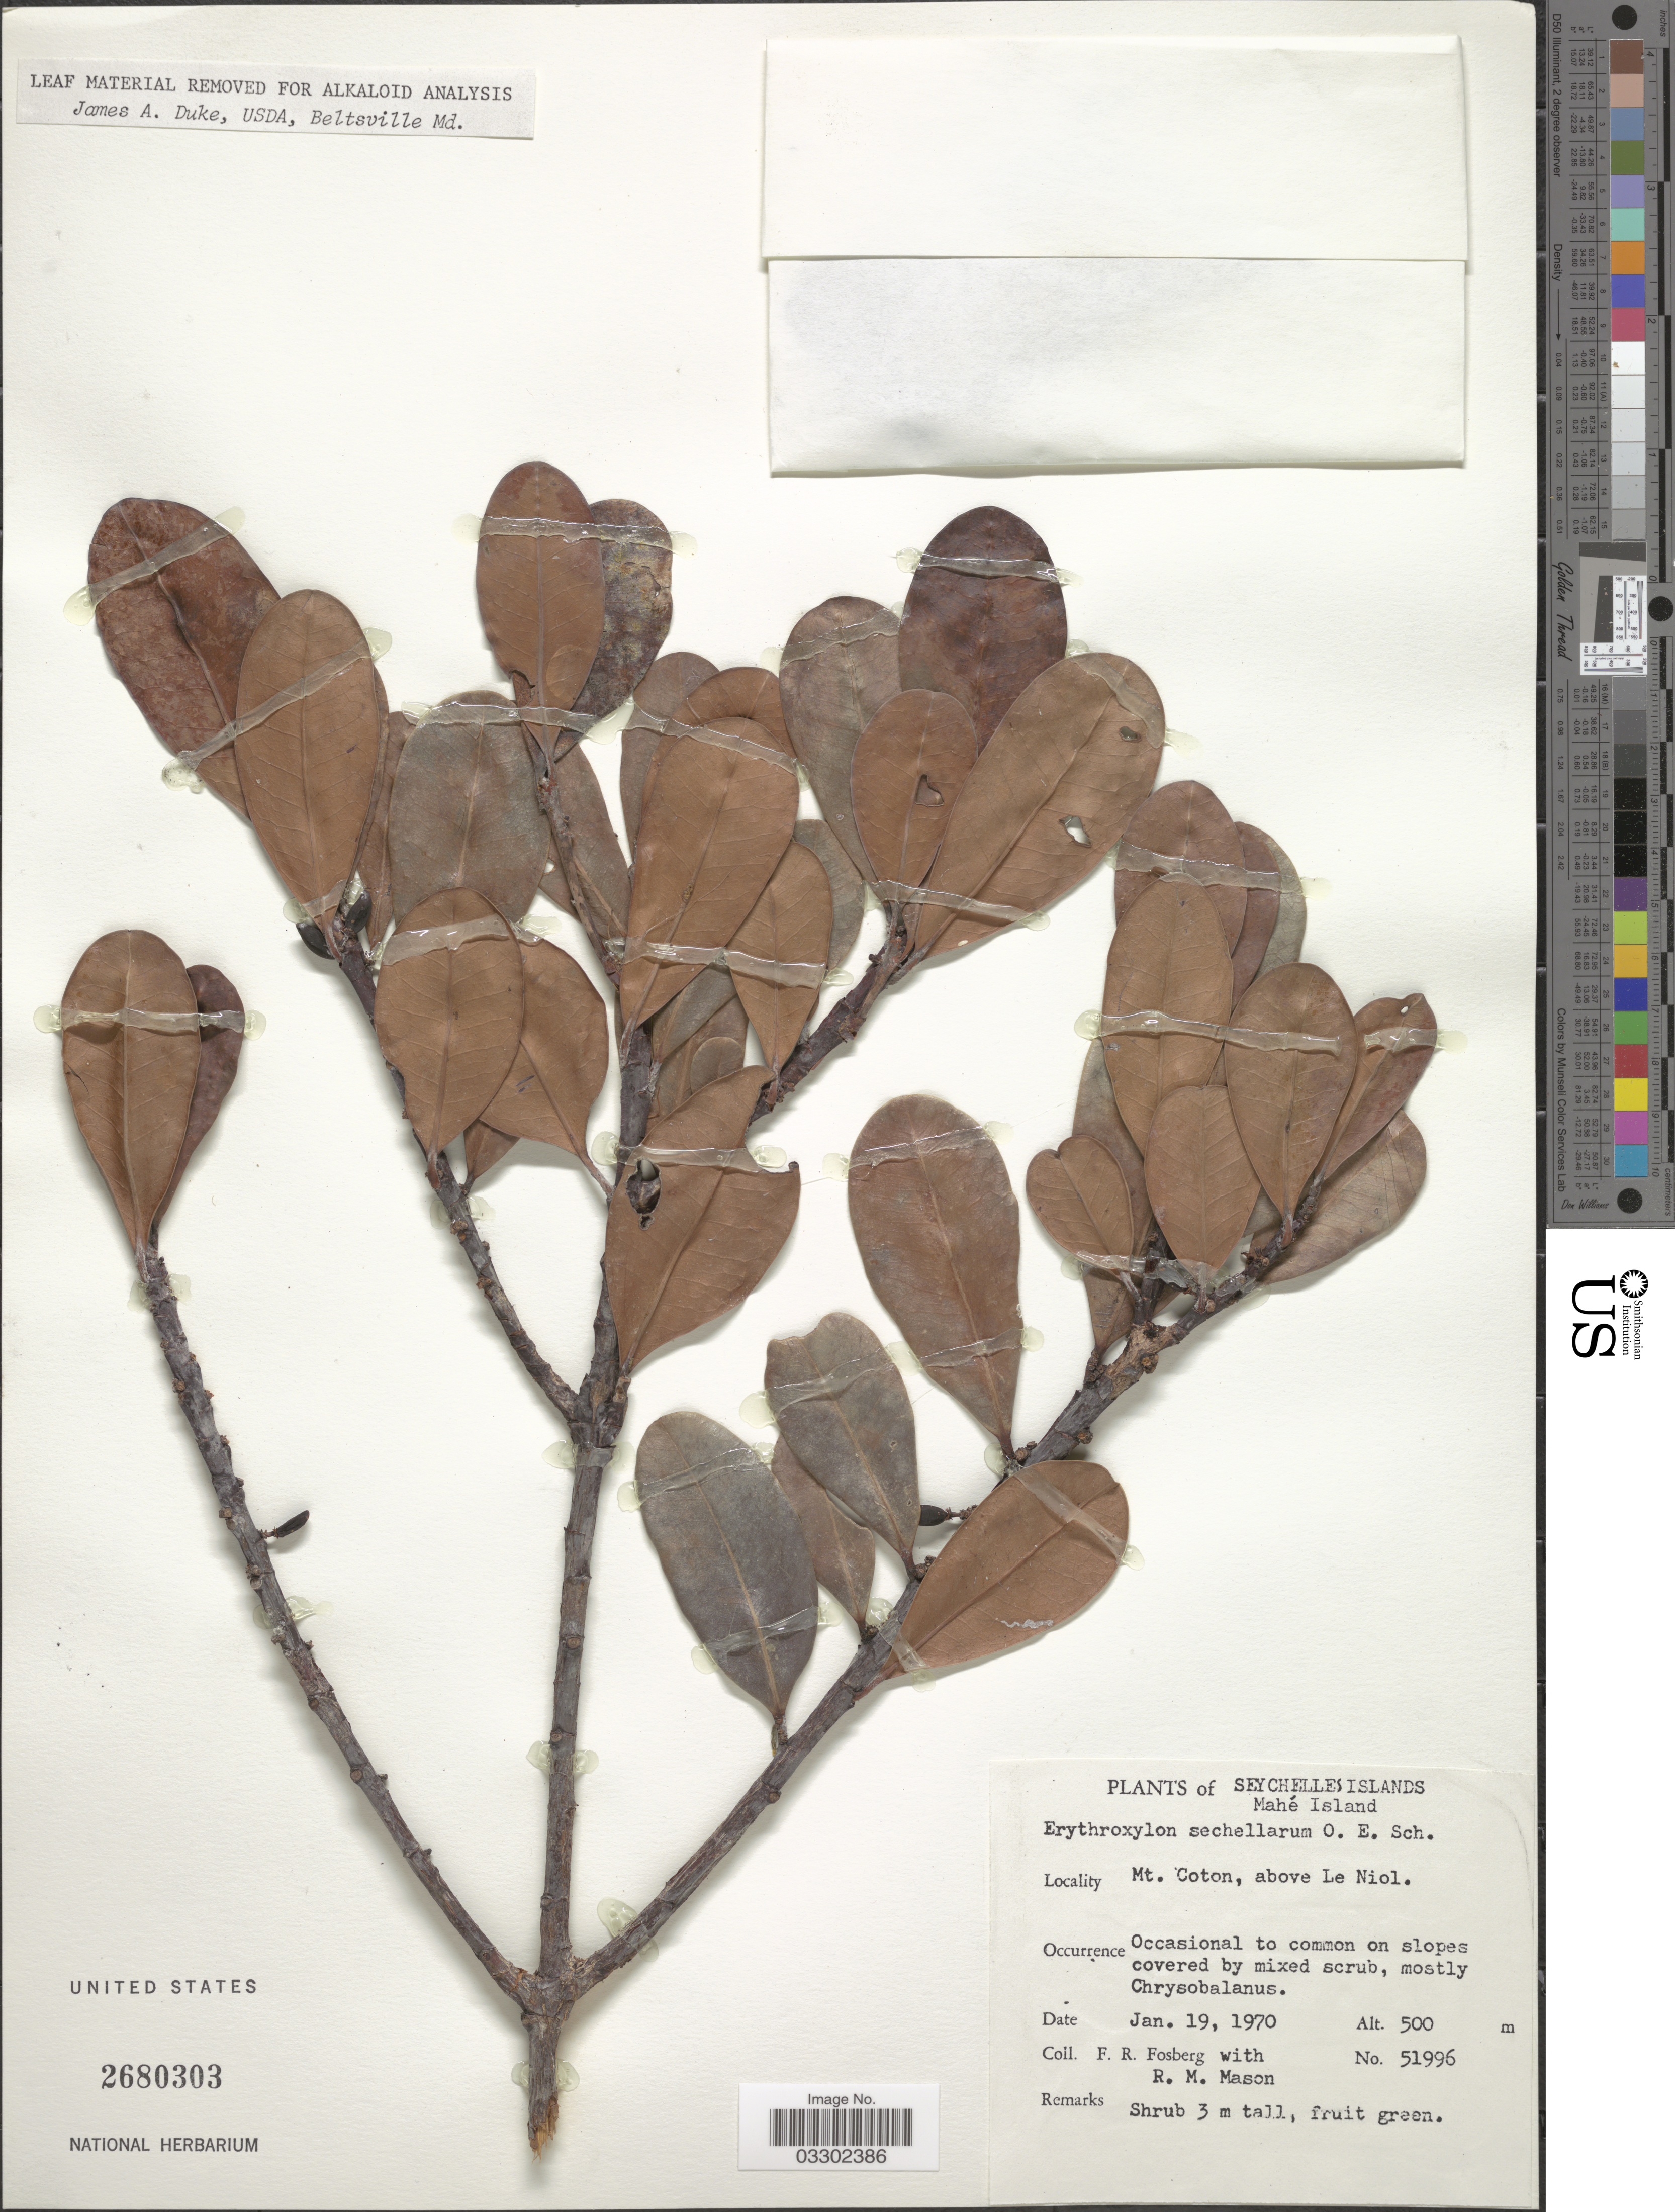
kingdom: Plantae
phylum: Tracheophyta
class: Magnoliopsida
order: Malpighiales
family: Erythroxylaceae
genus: Erythroxylum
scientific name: Erythroxylum sechellarum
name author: O.E. Schulz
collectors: F. R. Fosberg & R. Mason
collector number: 51996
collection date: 1970-01-19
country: Seychelles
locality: Mahé Island, Mt. Coton, above Le Niol.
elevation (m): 500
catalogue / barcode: US 2680303